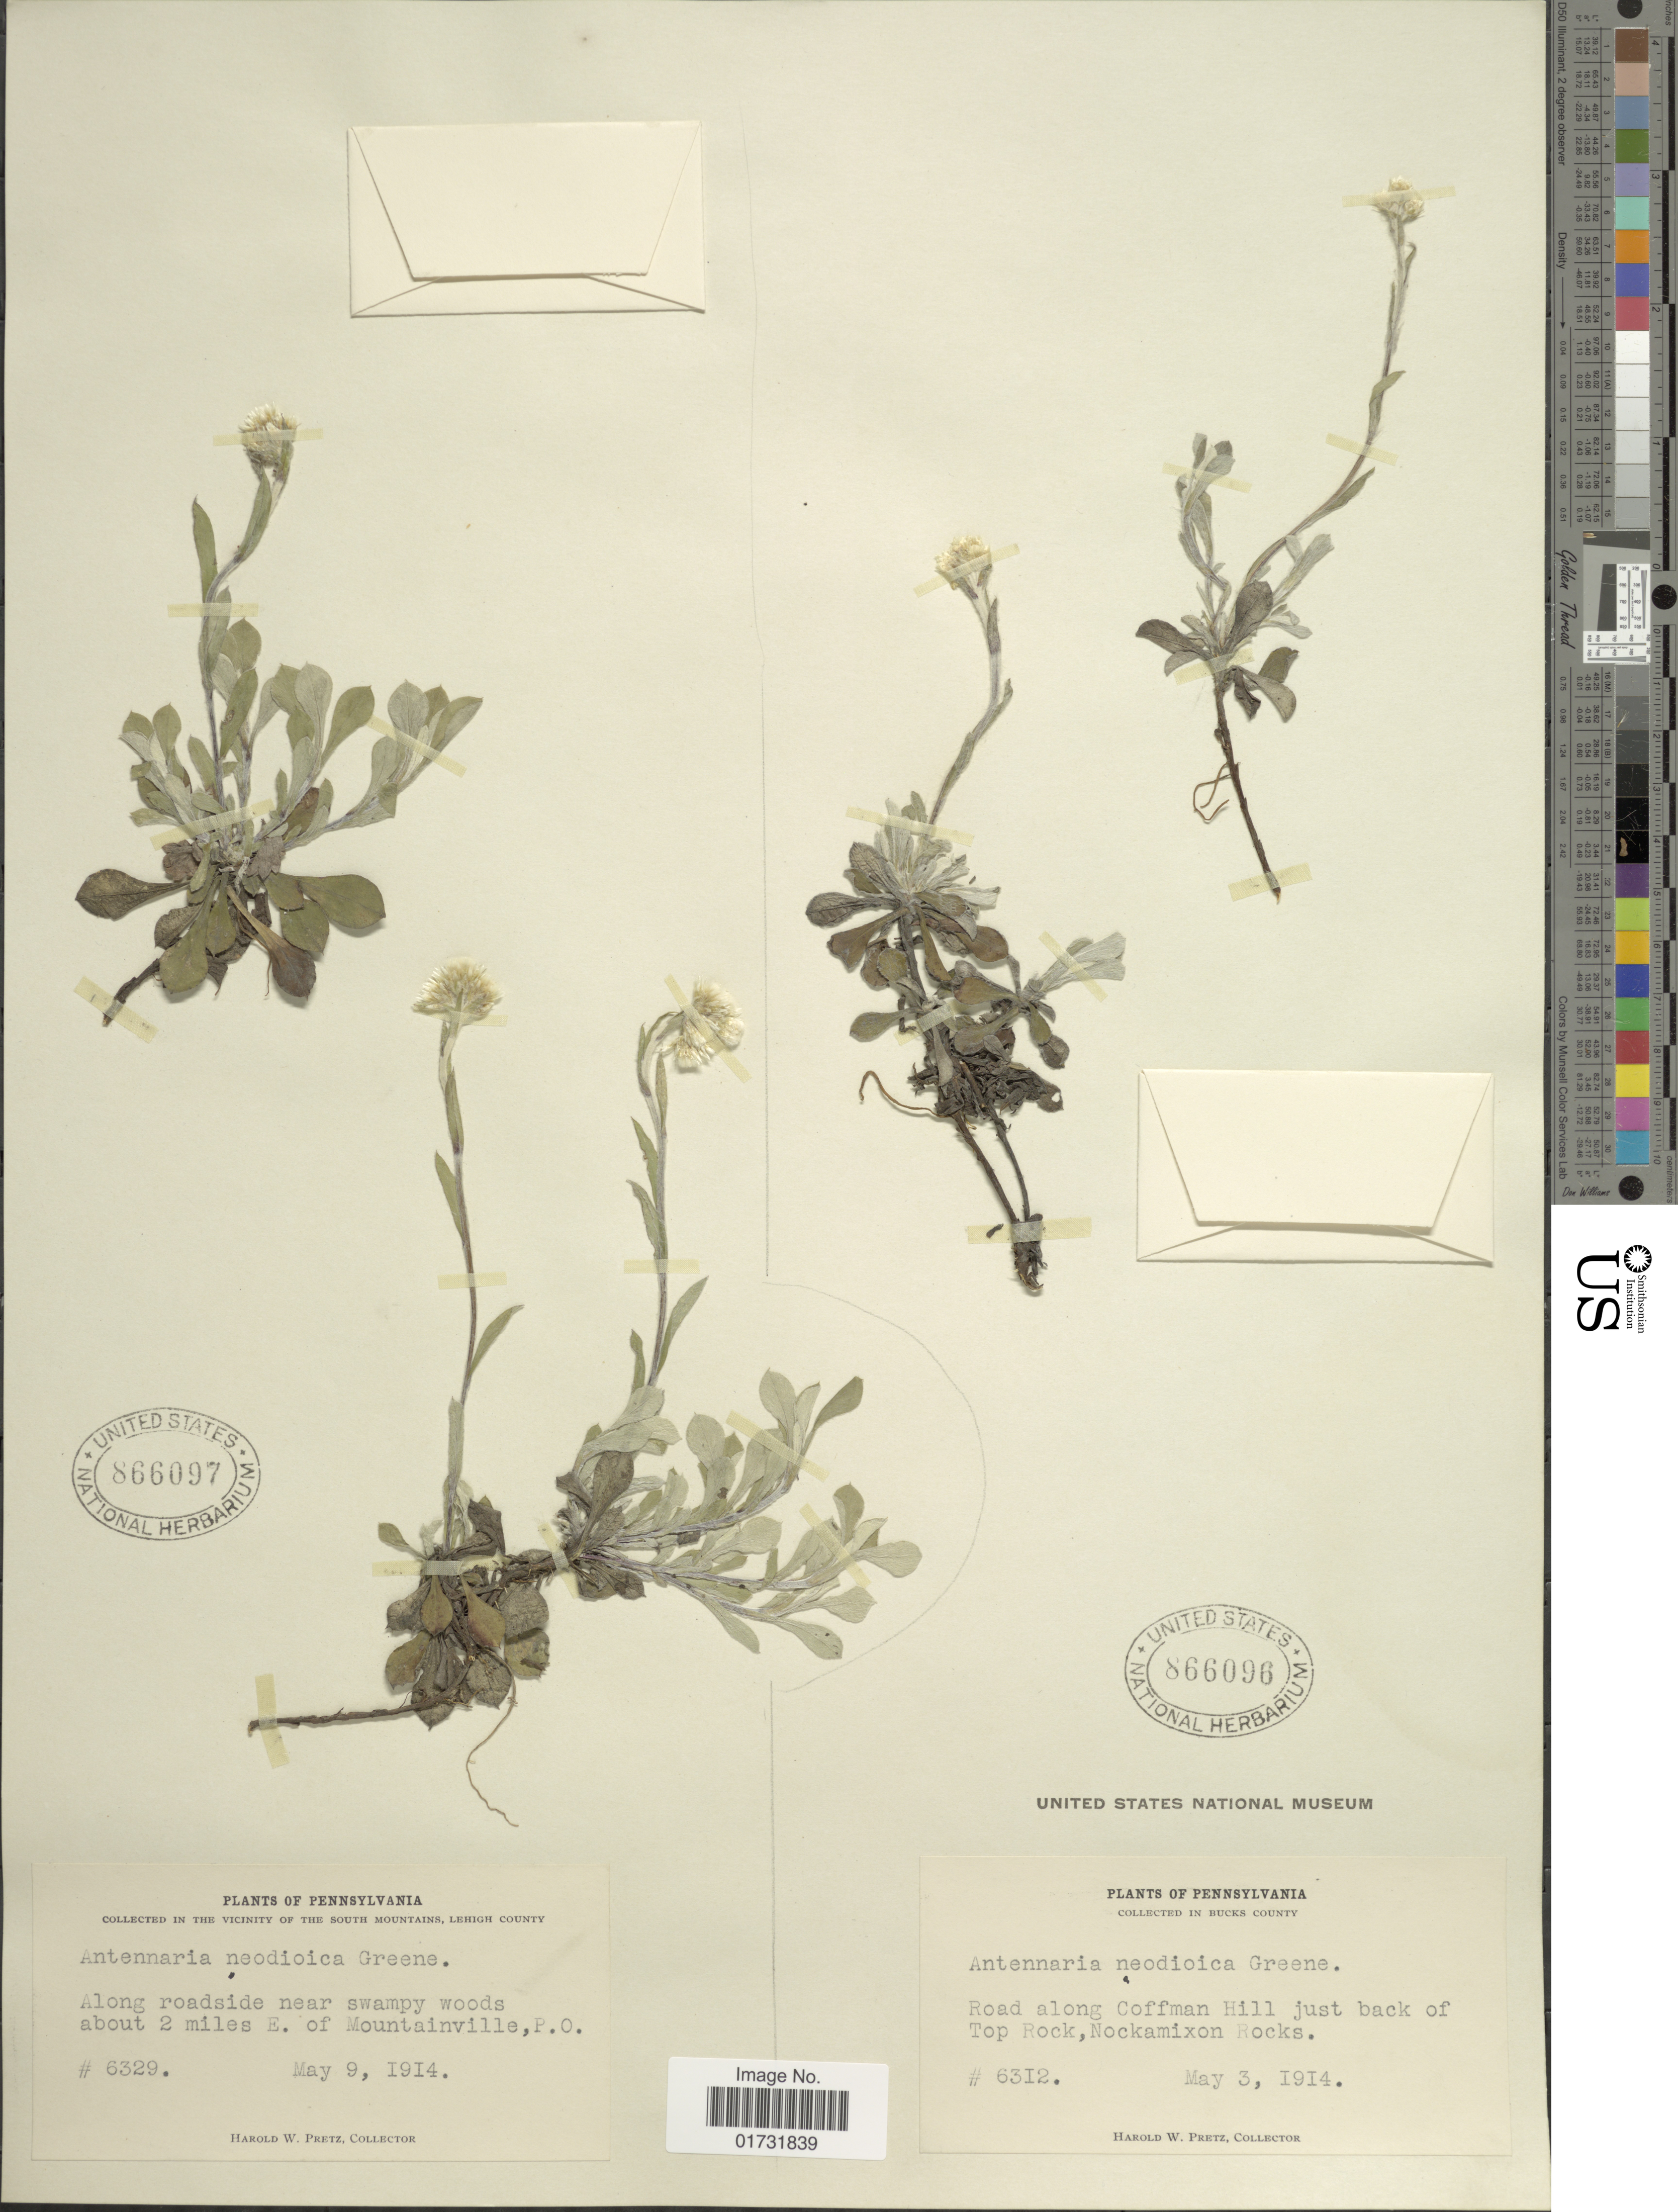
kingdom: Plantae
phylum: Tracheophyta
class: Magnoliopsida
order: Asterales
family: Asteraceae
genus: Antennaria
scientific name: Antennaria neodioica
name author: Greene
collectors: H. W. Pretz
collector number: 6312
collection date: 1914-05-03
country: United States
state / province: Pennsylvania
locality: Bucks County. Road along Coffman Hill just back of Top Rock, Nockamixon Rocks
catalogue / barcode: US 866096